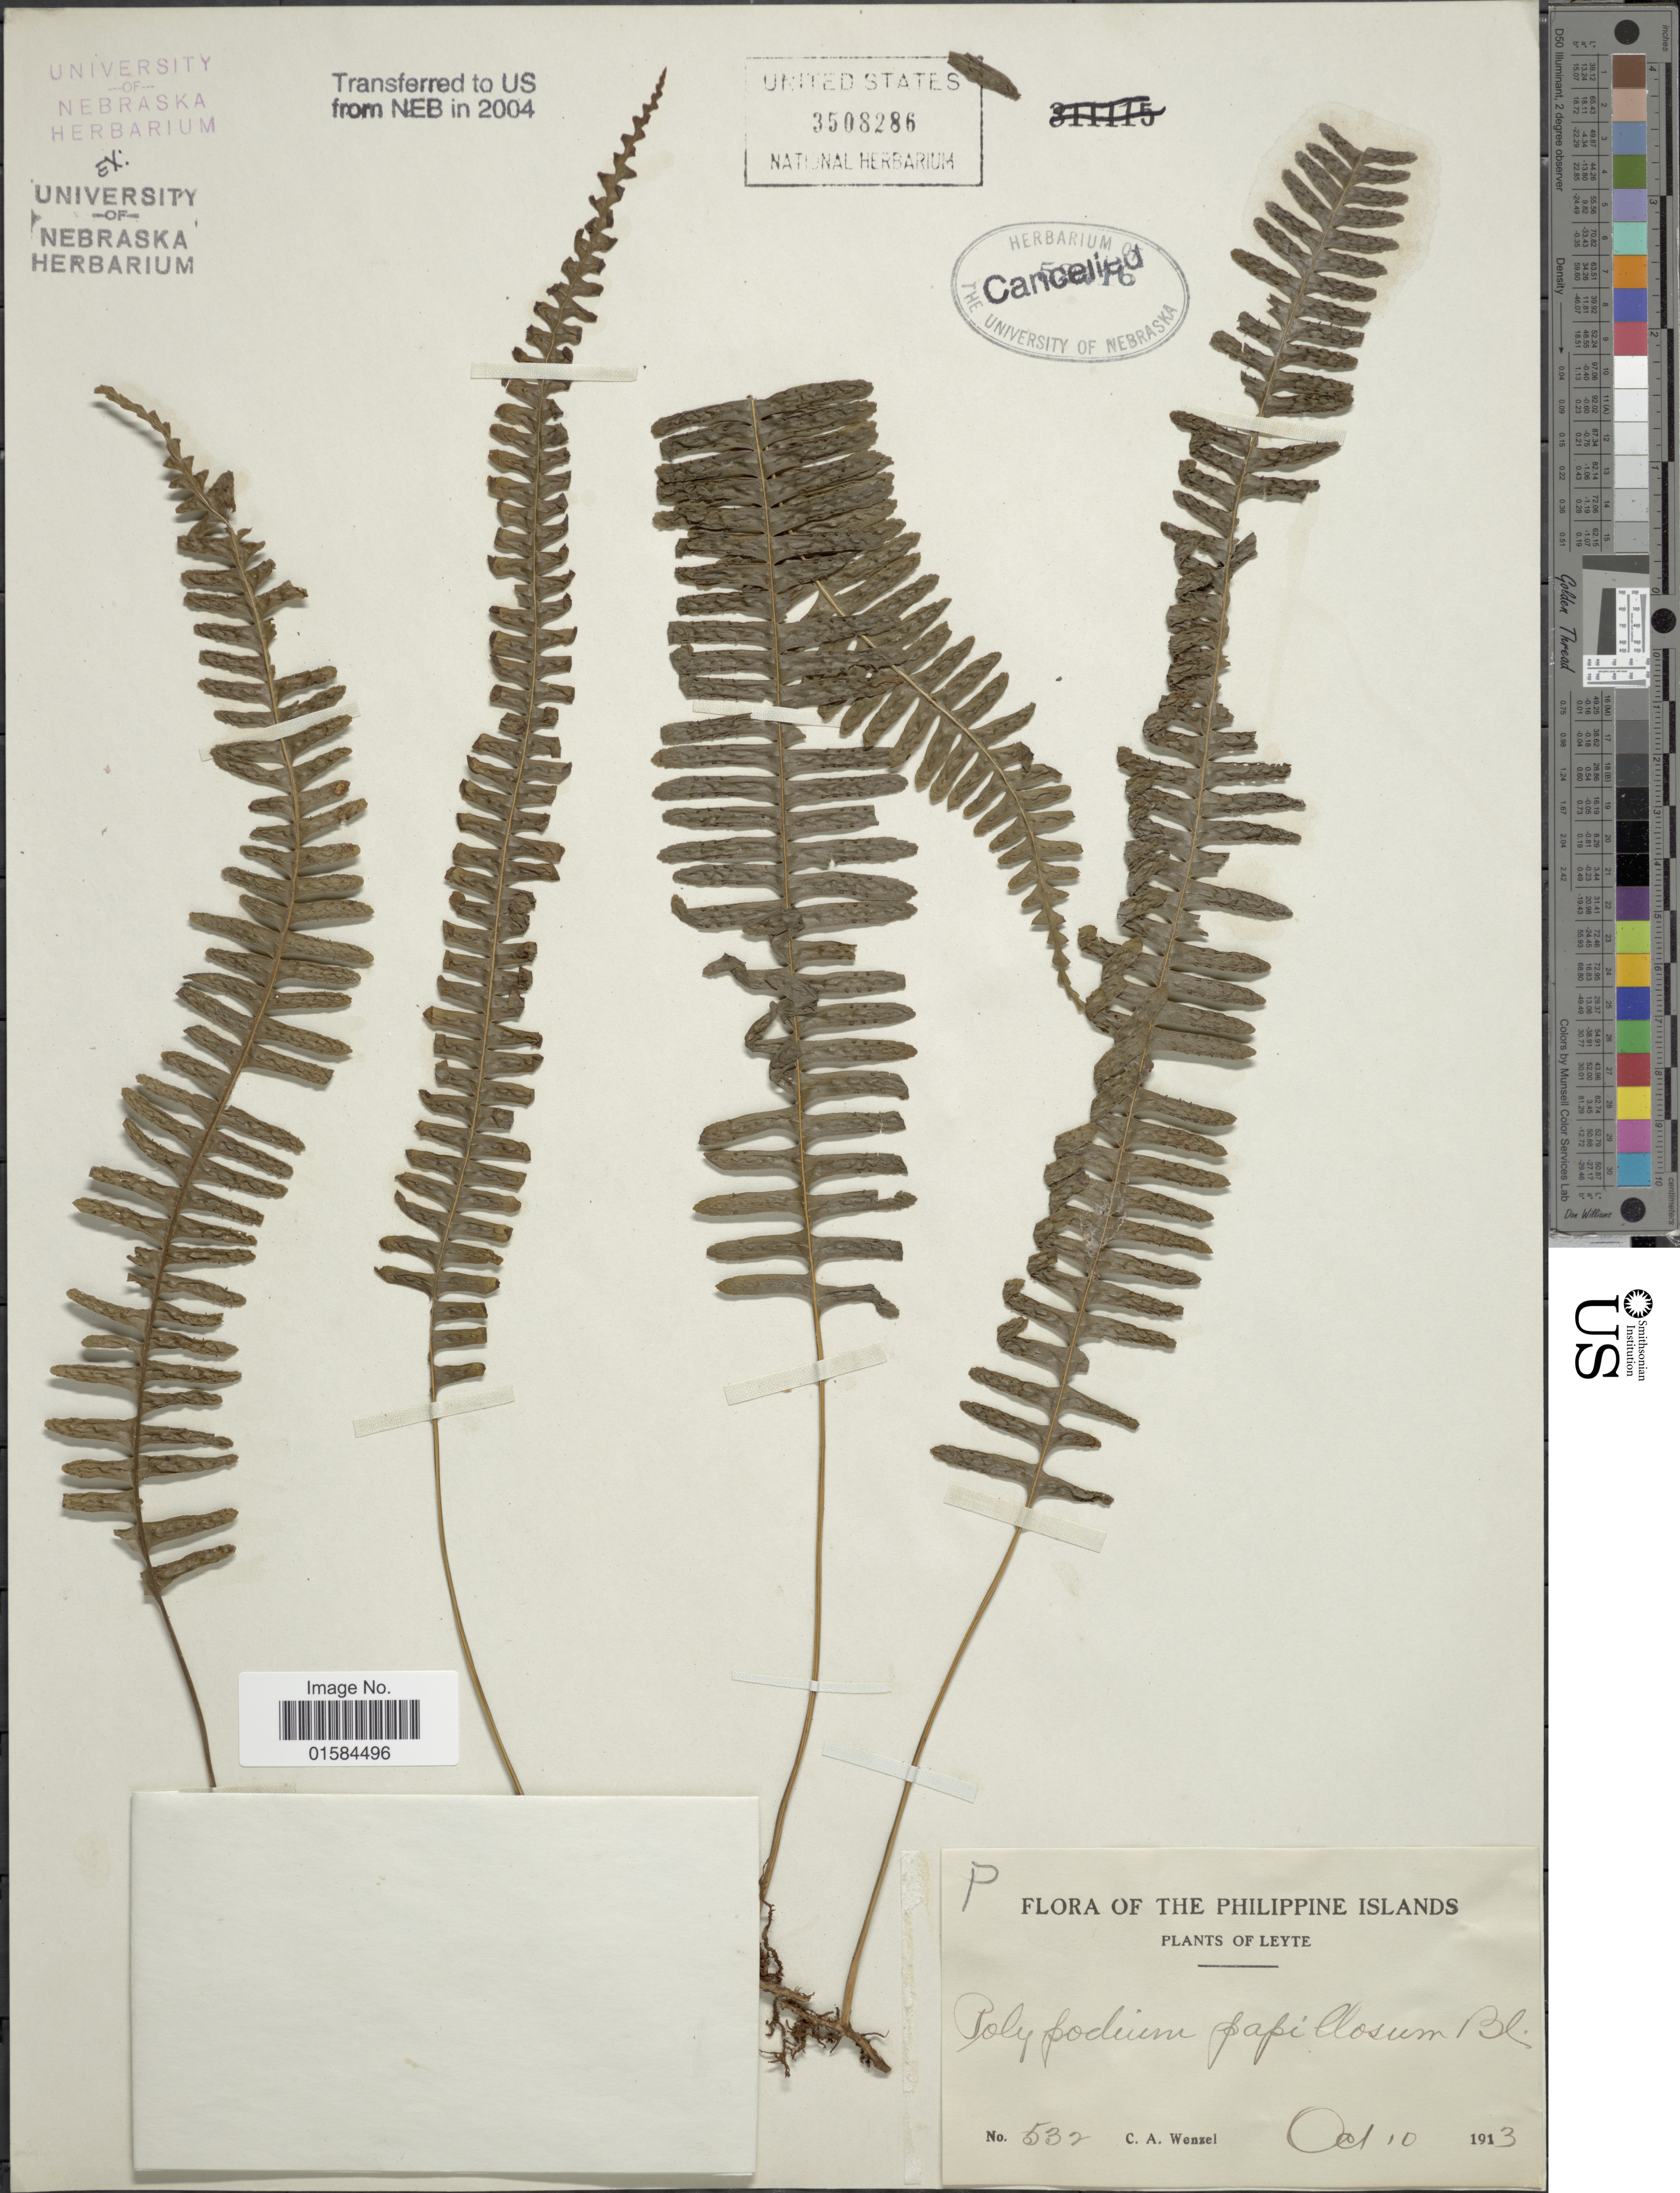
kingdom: Plantae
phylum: Tracheophyta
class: Polypodiopsida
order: Polypodiales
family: Polypodiaceae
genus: Thylacopteris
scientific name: Thylacopteris papillosa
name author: (Blume) Kunze ex J. Sm.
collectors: C. Wenzel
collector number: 532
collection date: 1913-10-10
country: Philippines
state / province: Eastern Visayas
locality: Philippine Islands, Leyte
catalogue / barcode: US 3508286